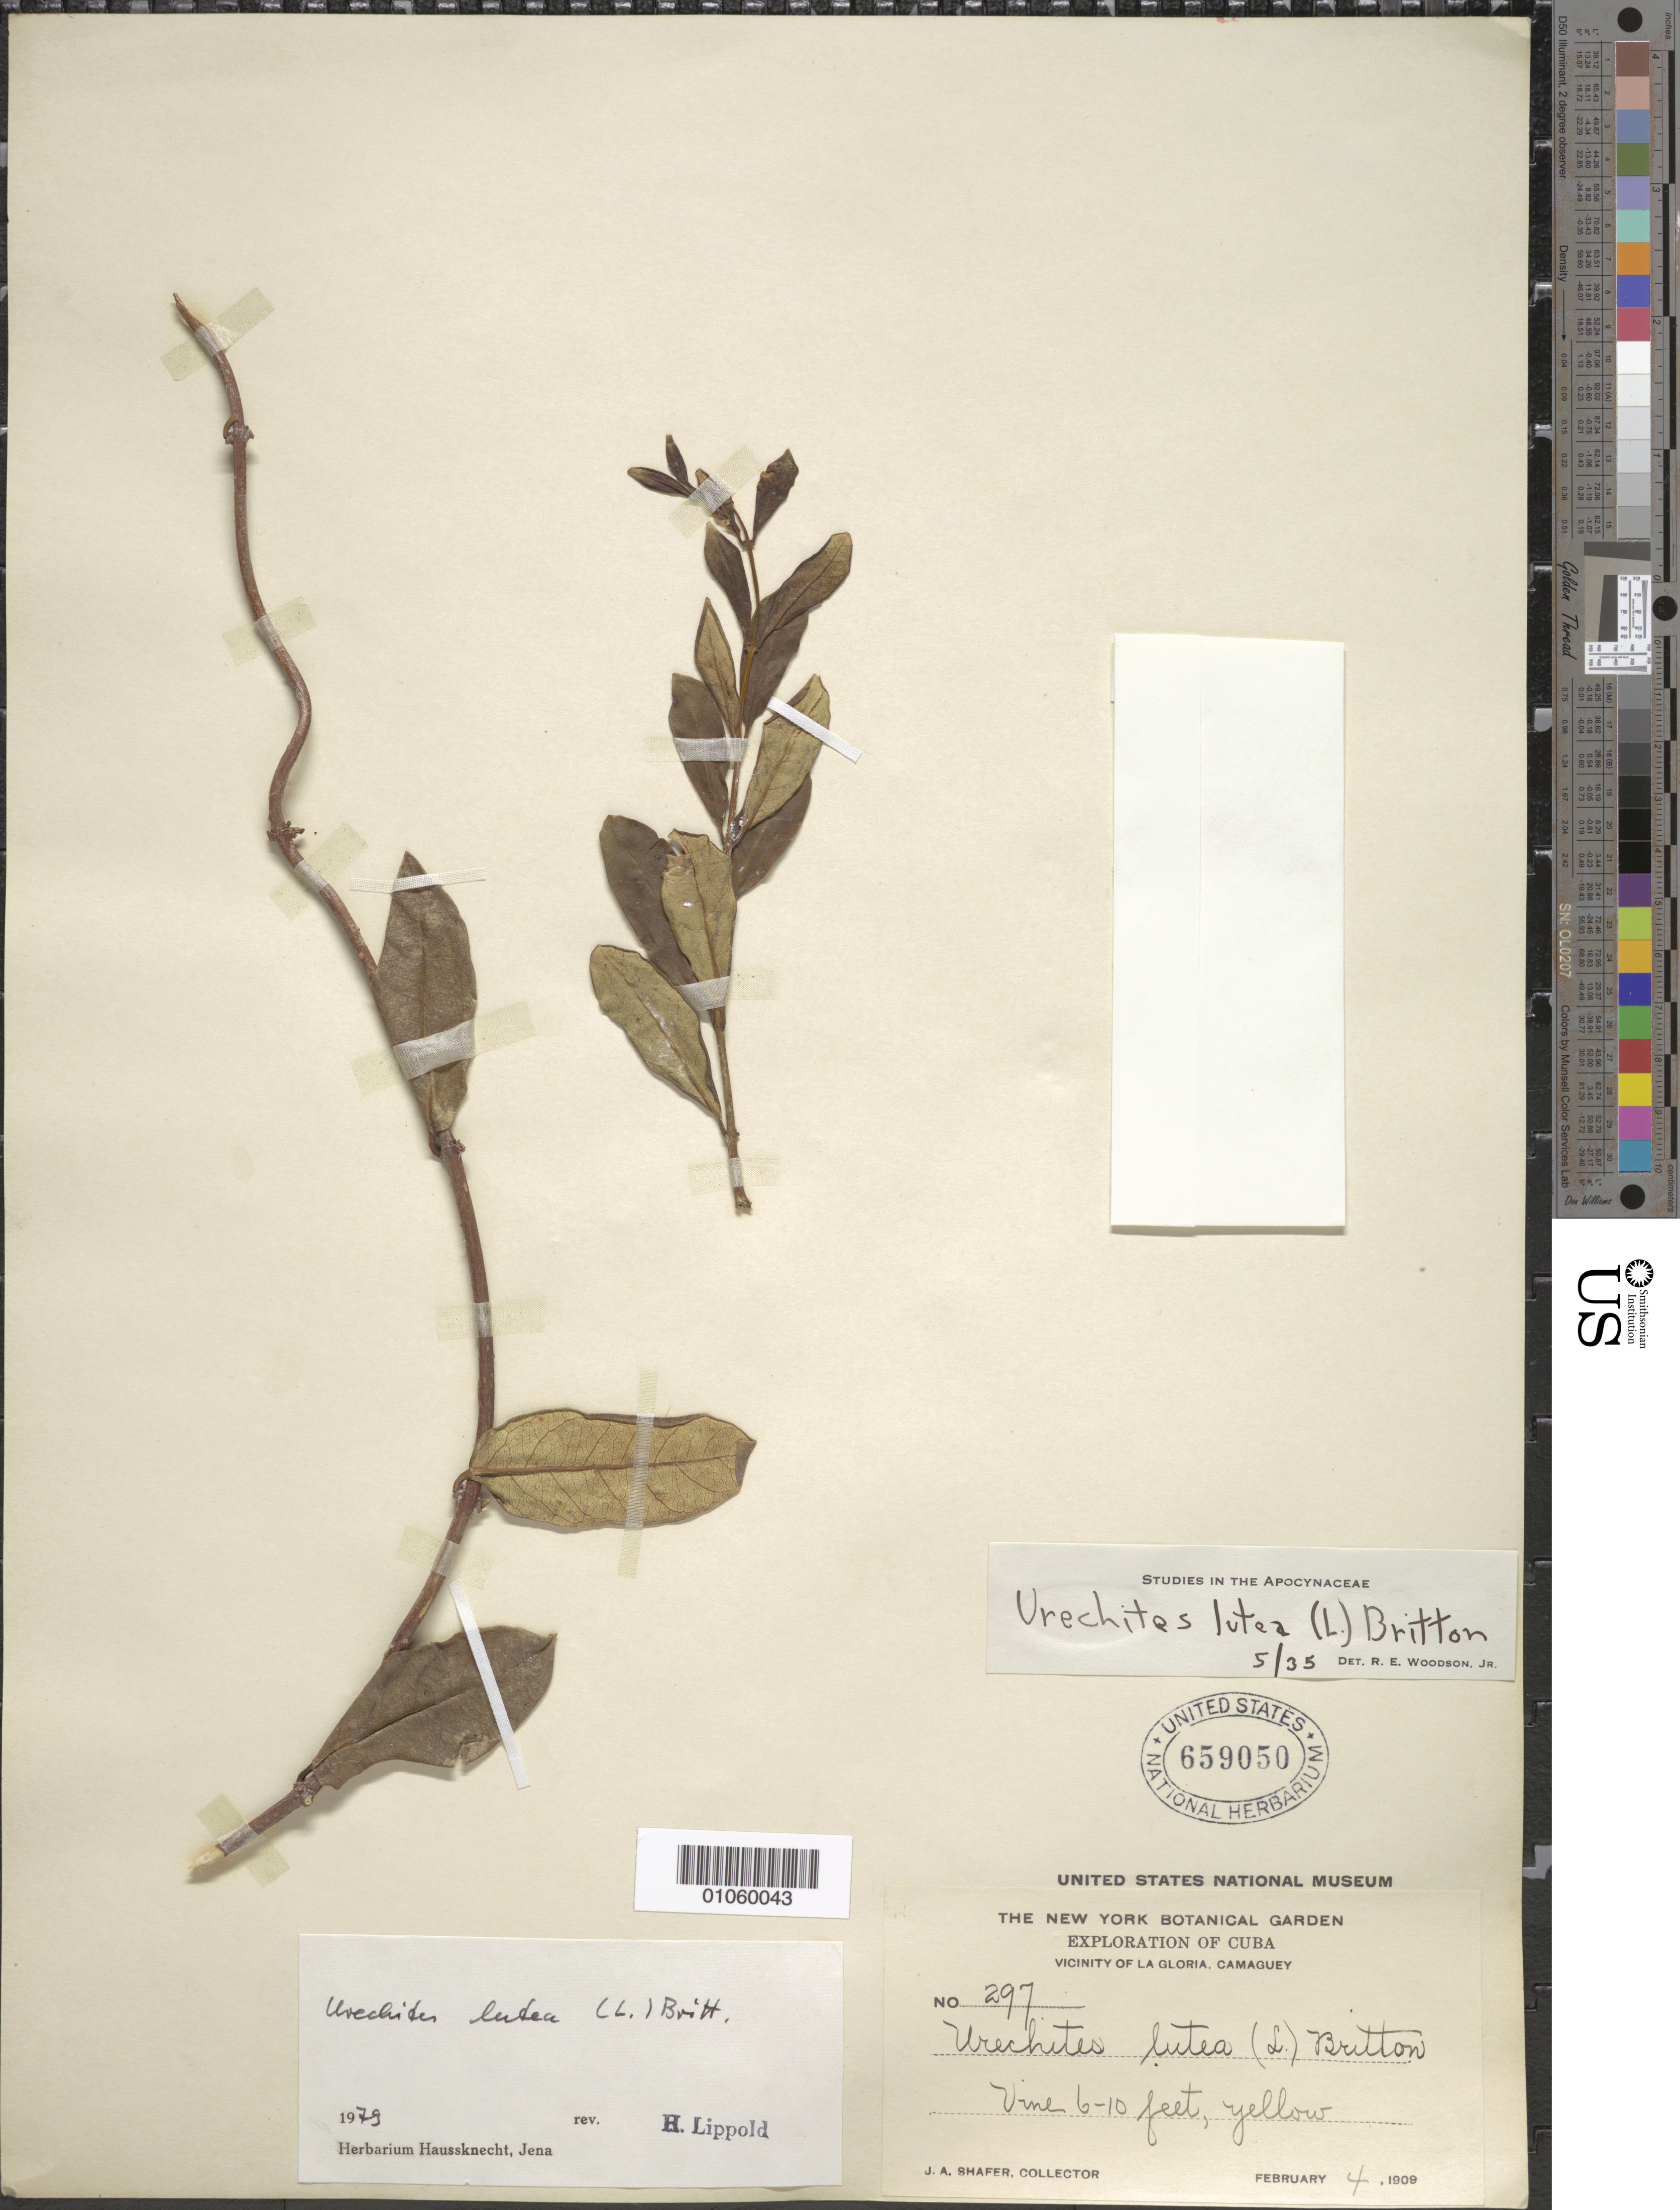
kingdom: Plantae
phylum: Tracheophyta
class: Magnoliopsida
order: Gentianales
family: Apocynaceae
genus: Urechites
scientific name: Urechites lutea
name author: (L.) Britton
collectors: J. A. Shafer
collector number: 297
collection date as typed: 04 Feb 1909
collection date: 1909-02-04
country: Cuba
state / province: Camagüey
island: Cuba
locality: Vicinity of La Gloria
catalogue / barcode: US 659050